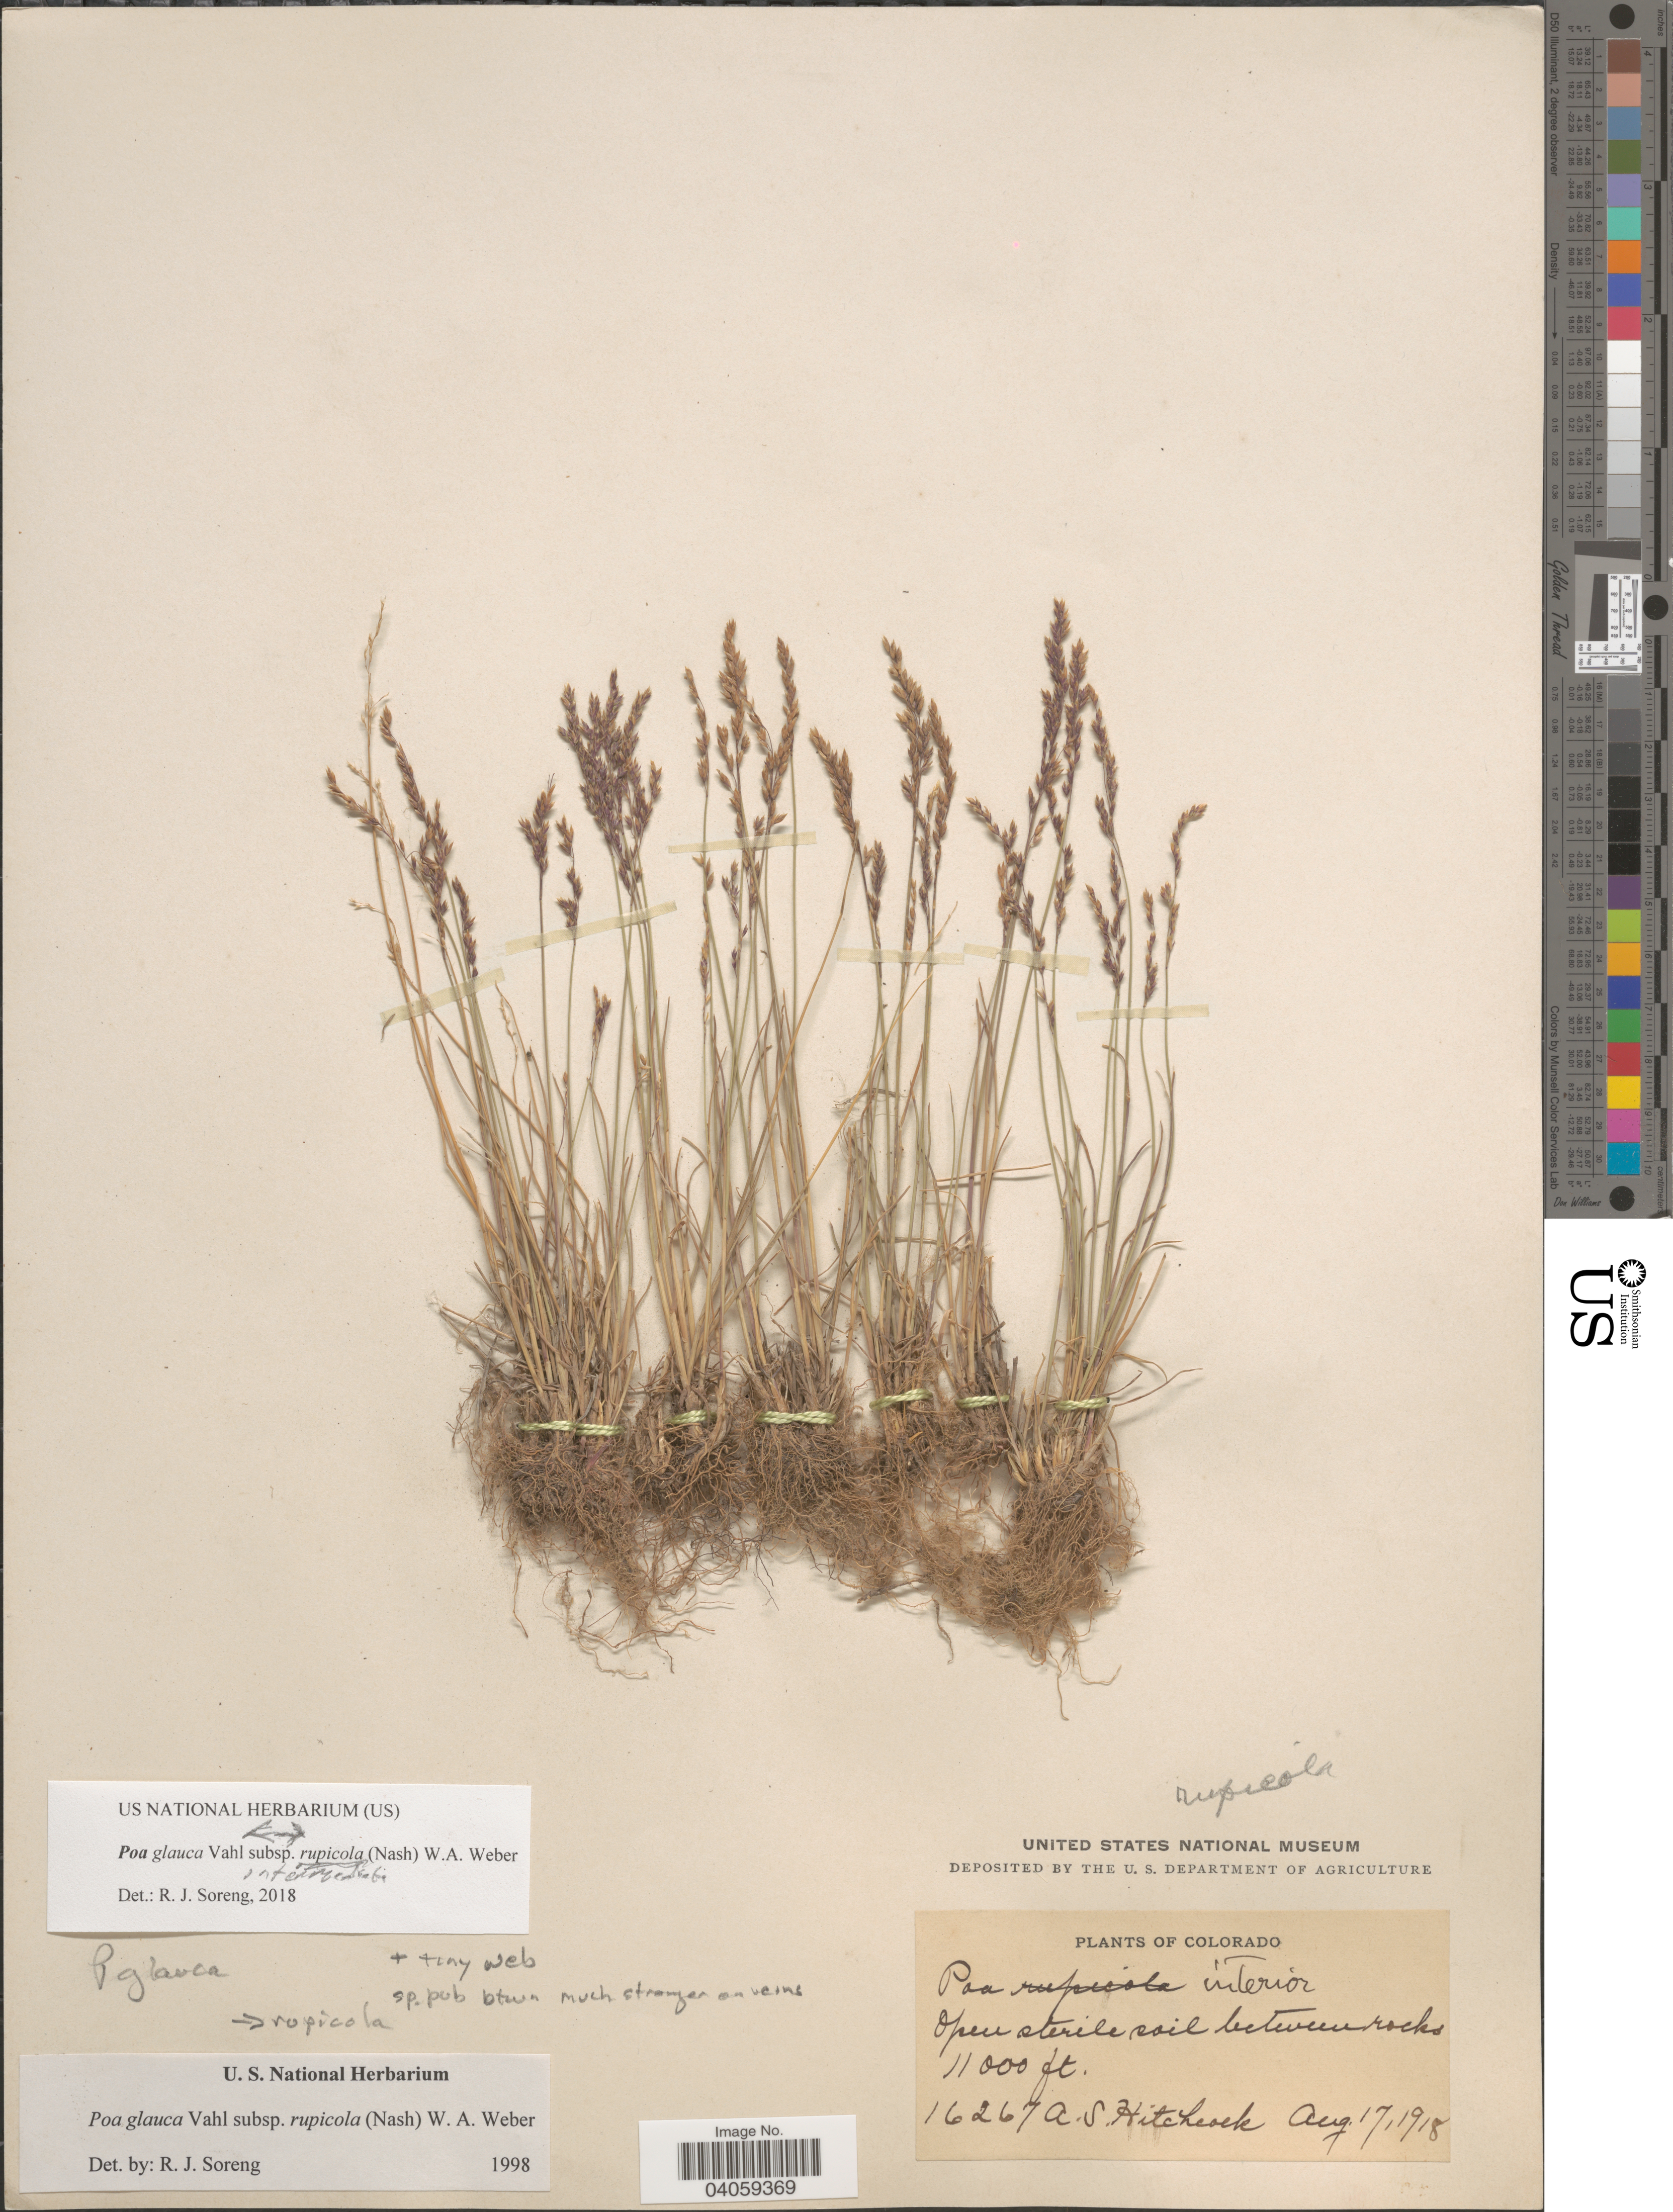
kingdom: Plantae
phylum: Tracheophyta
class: Liliopsida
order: Poales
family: Poaceae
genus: Poa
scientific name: Poa glauca subsp. rupicola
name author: (Nash) W.A. Weber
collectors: A. S. Hitchcock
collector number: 16267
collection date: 1918-08-17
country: United States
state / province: Colorado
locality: Between rocks.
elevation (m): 3353